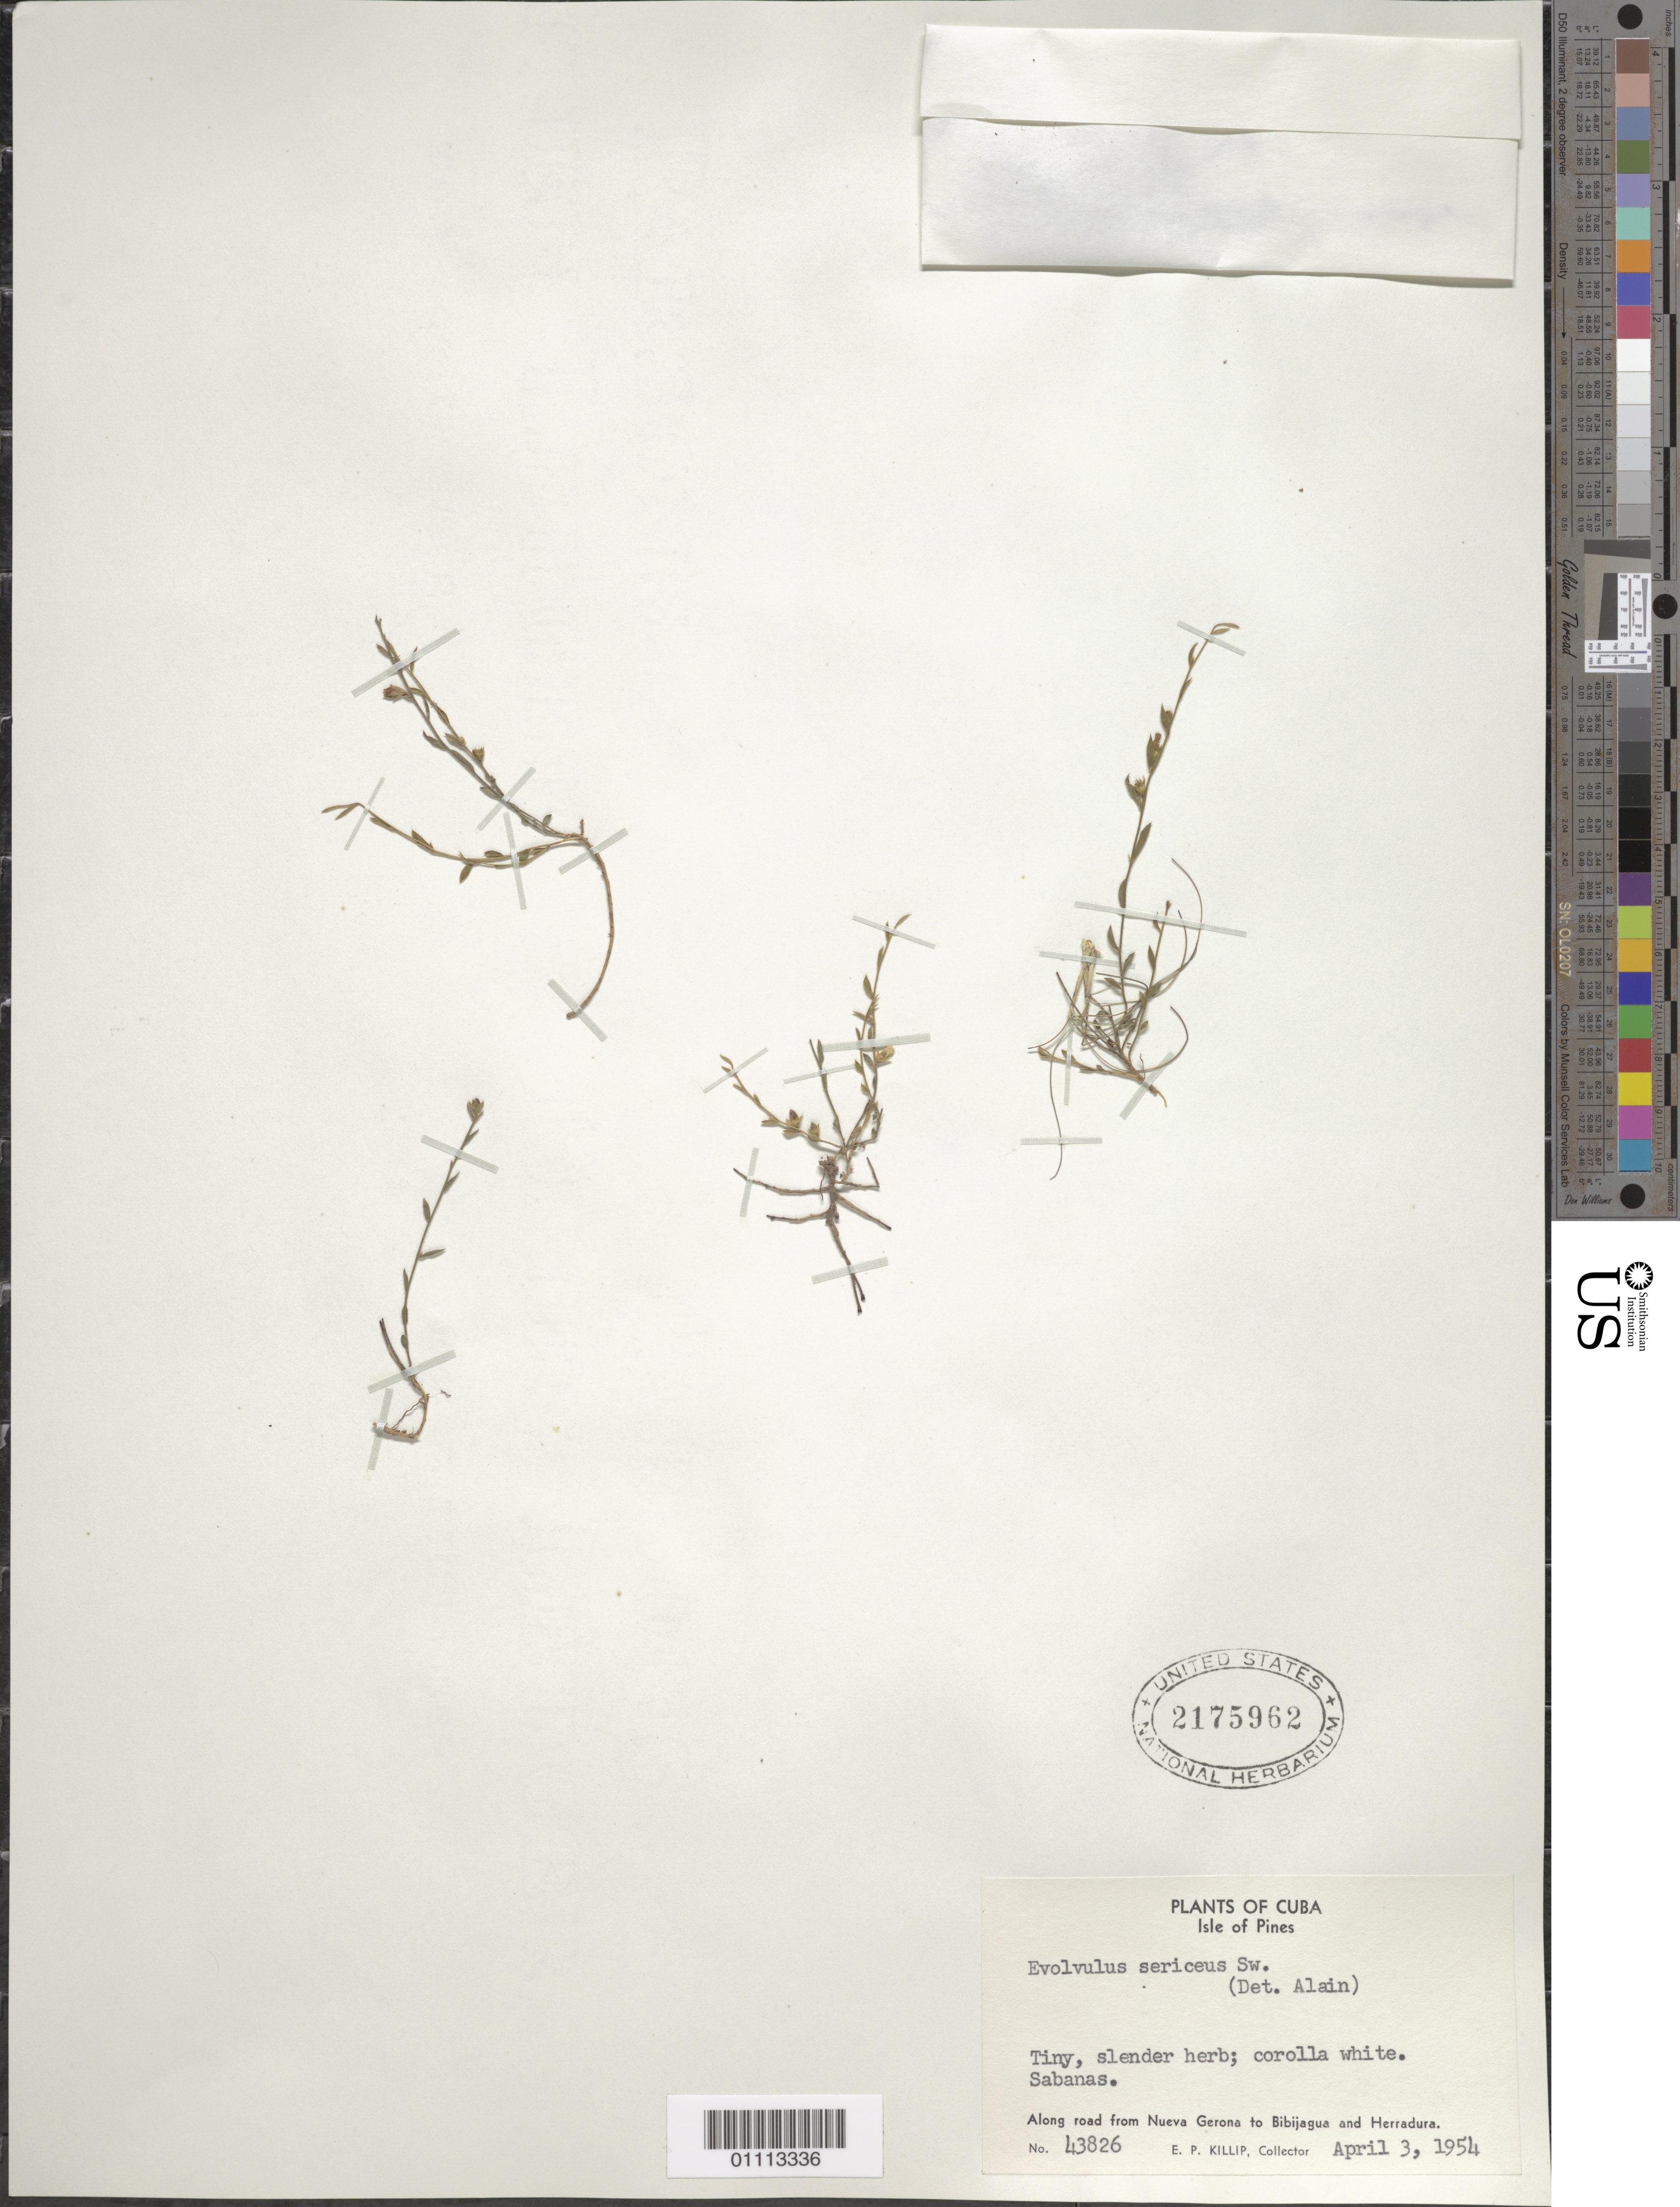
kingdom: Plantae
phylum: Tracheophyta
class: Magnoliopsida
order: Solanales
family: Convolvulaceae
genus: Evolvulus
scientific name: Evolvulus sericeus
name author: Sw.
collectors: E. P. Killip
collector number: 43826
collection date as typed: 03 Apr 1954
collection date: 1954-04-03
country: Cuba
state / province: Isla de La Juventud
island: Isla de la Juventud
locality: Isle of Pines, Along road from Nueva Gerona to Bibijagua and Herradura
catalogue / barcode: US 2175962